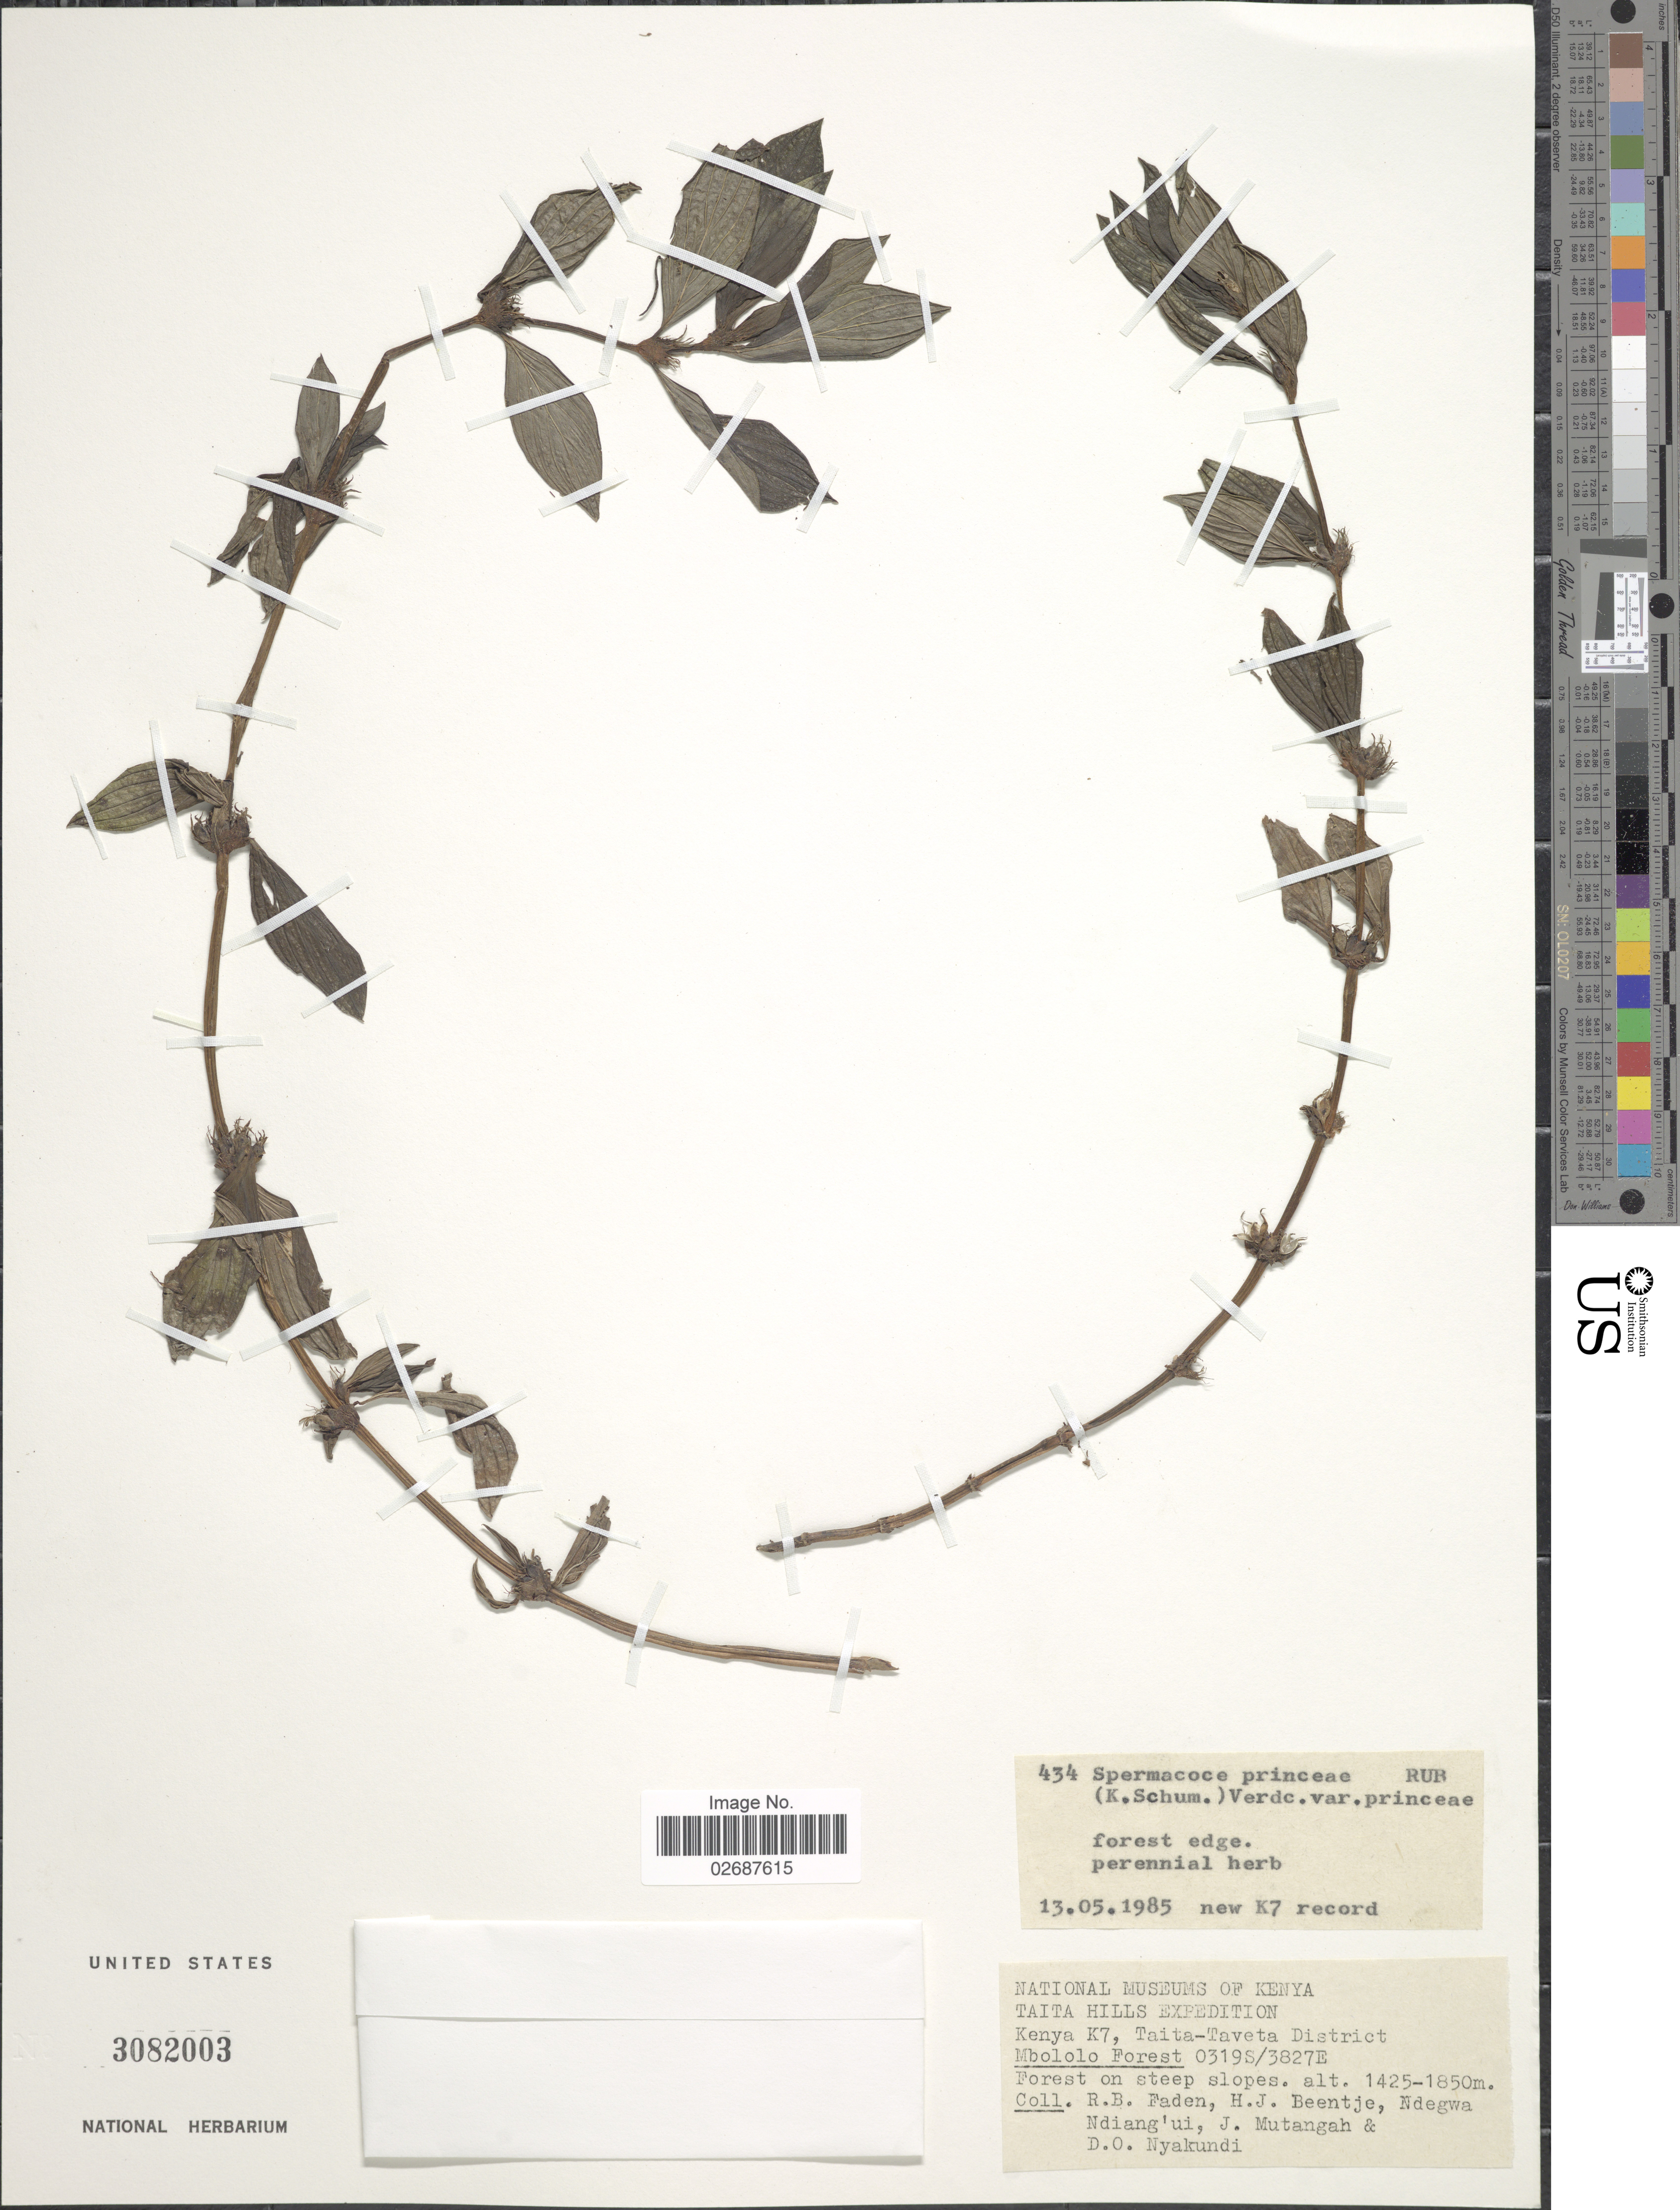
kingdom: Plantae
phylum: Tracheophyta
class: Magnoliopsida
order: Gentianales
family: Rubiaceae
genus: Borreria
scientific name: Borreria princeae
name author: K. Schum.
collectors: R. B. Faden, H. J. Beentje, Ndegwa Ndiang'ui, J. Mutangah & D. Nyakundi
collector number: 434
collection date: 1985-05-13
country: Kenya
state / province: Taita Taveta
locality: Taita Hills, K7, Mbololo Forest, on steep slopes.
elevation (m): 1425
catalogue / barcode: US 3082003